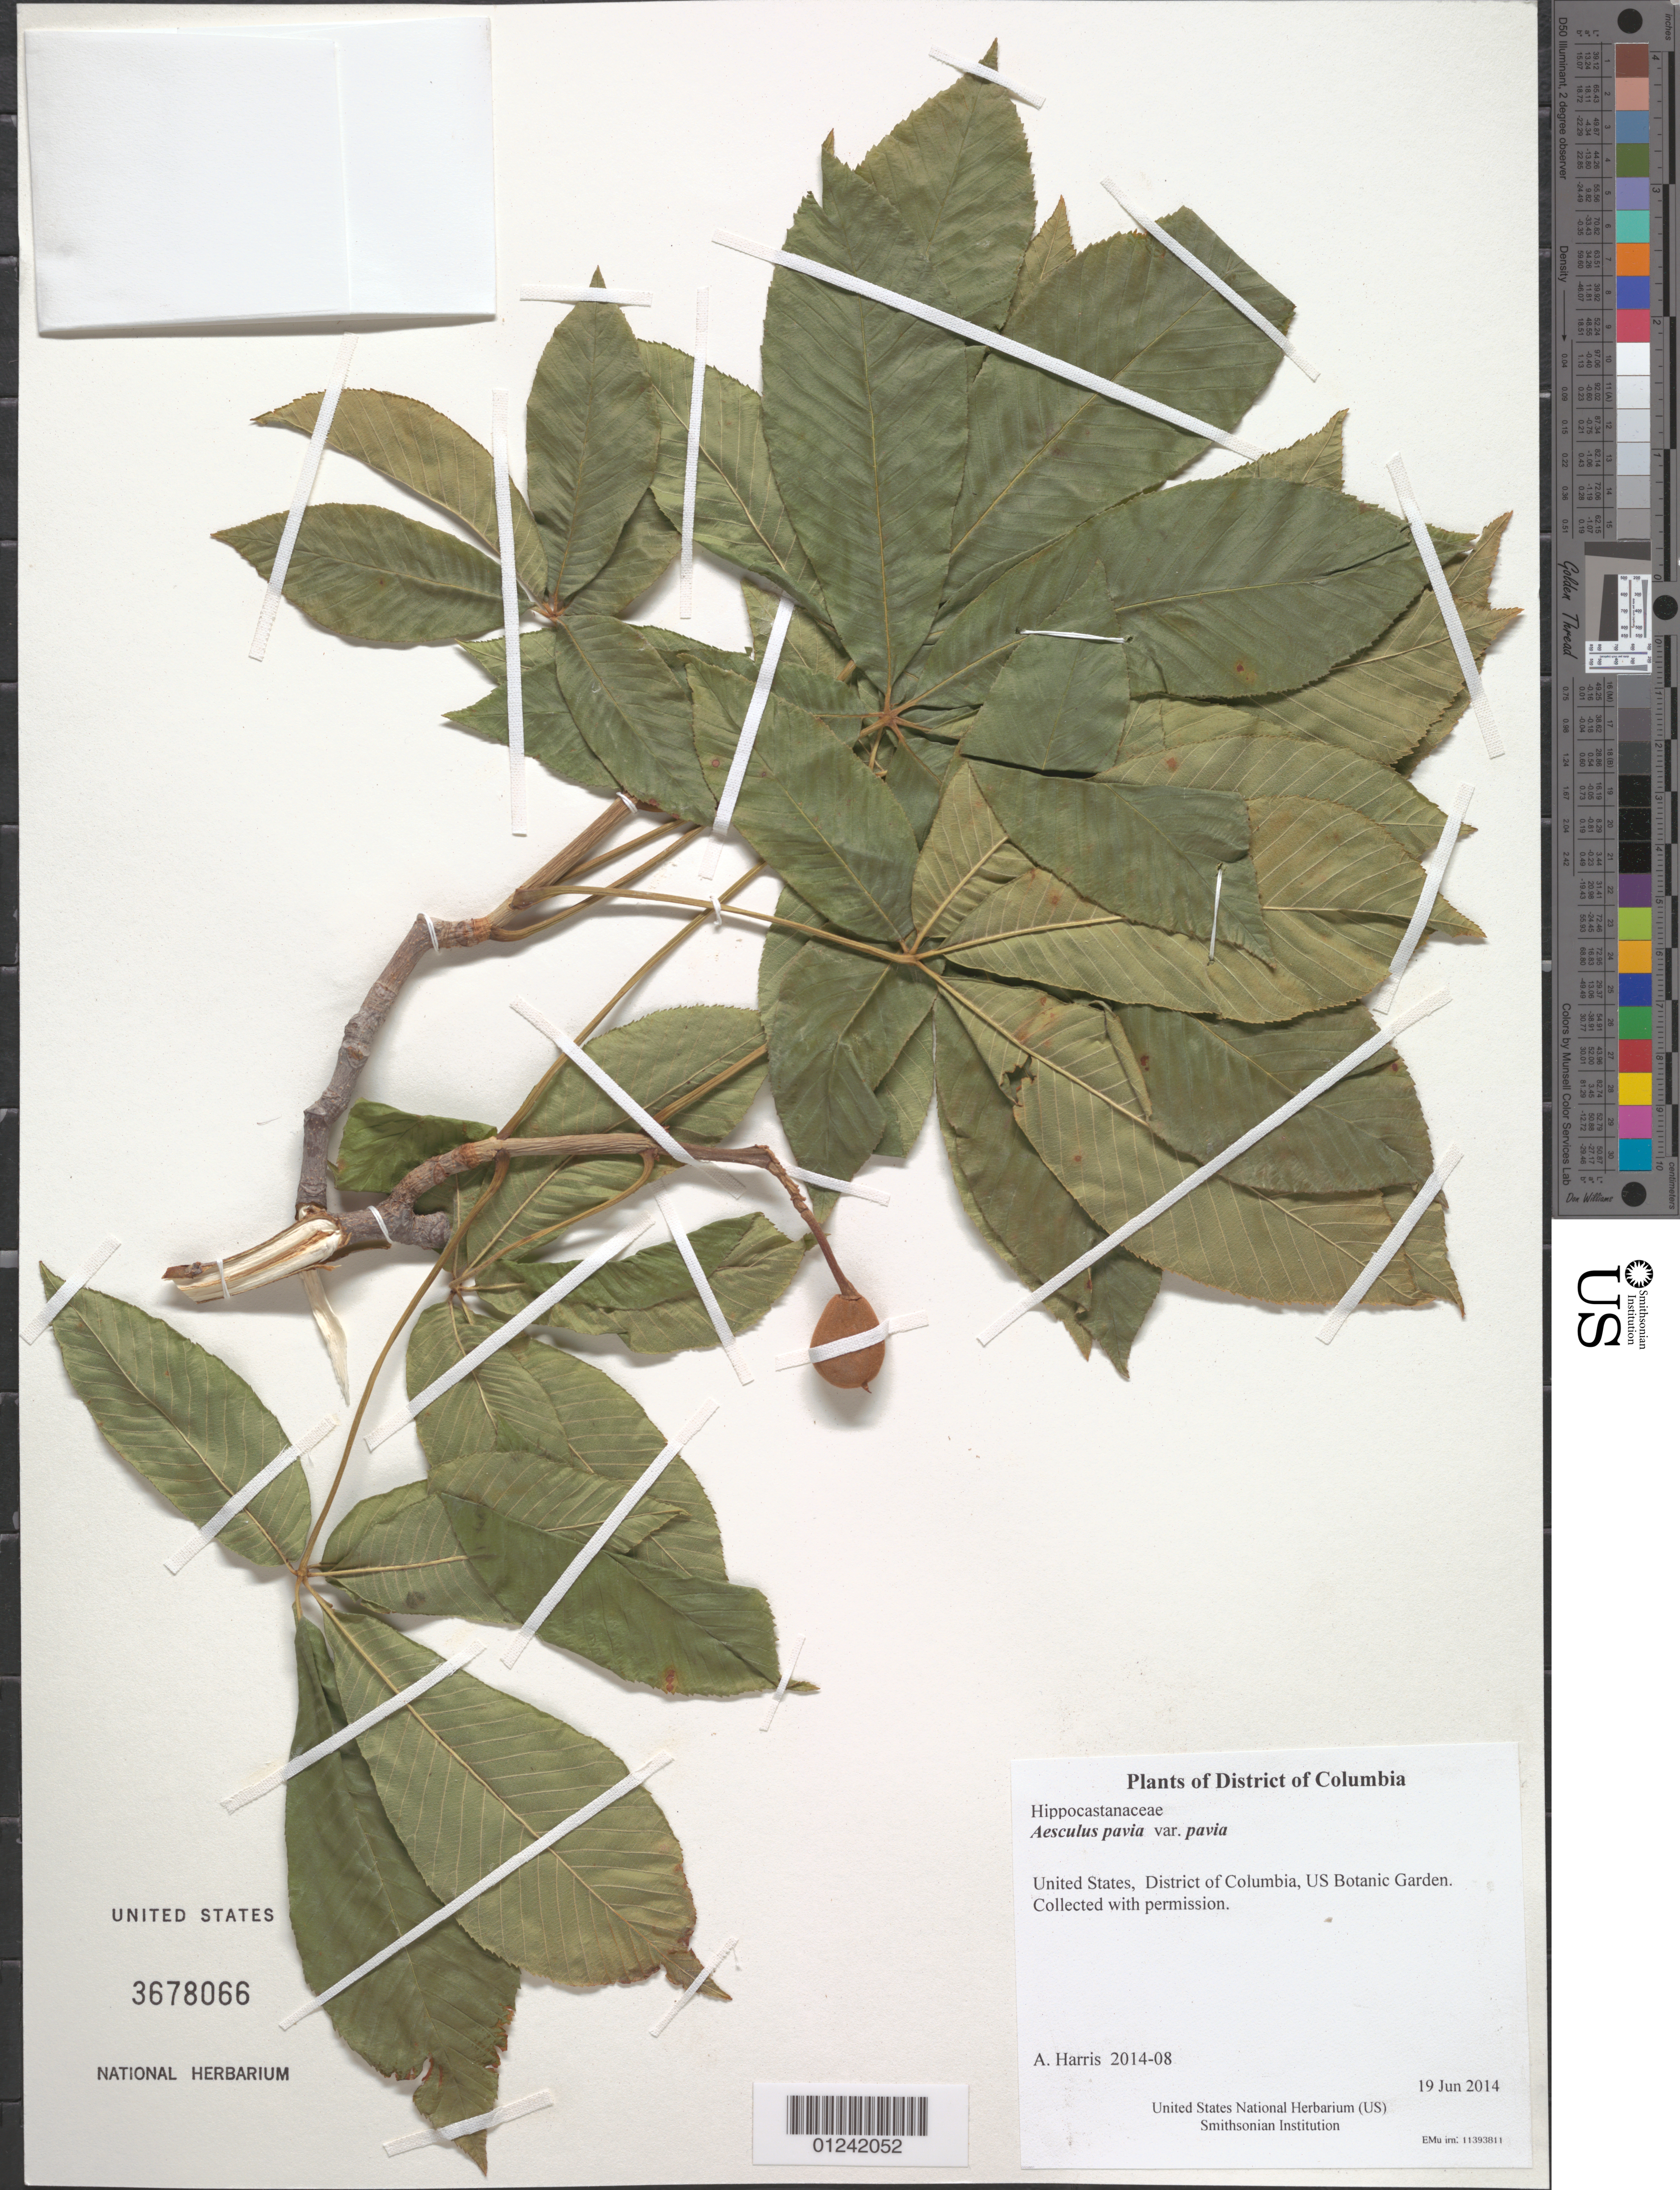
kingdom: Plantae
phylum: Tracheophyta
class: Magnoliopsida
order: Sapindales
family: Sapindaceae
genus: Aesculus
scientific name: Aesculus pavia var. pavia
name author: L.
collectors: A. J. Harris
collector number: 2014-08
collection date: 2014-06-19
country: United States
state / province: District of Columbia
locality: US Botanic Garden. Collected with permission.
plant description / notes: Kyle Wallick of U.S. Botanic Garden reported that the individual produced red flowers, but I did not observe these personally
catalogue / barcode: US 3678066